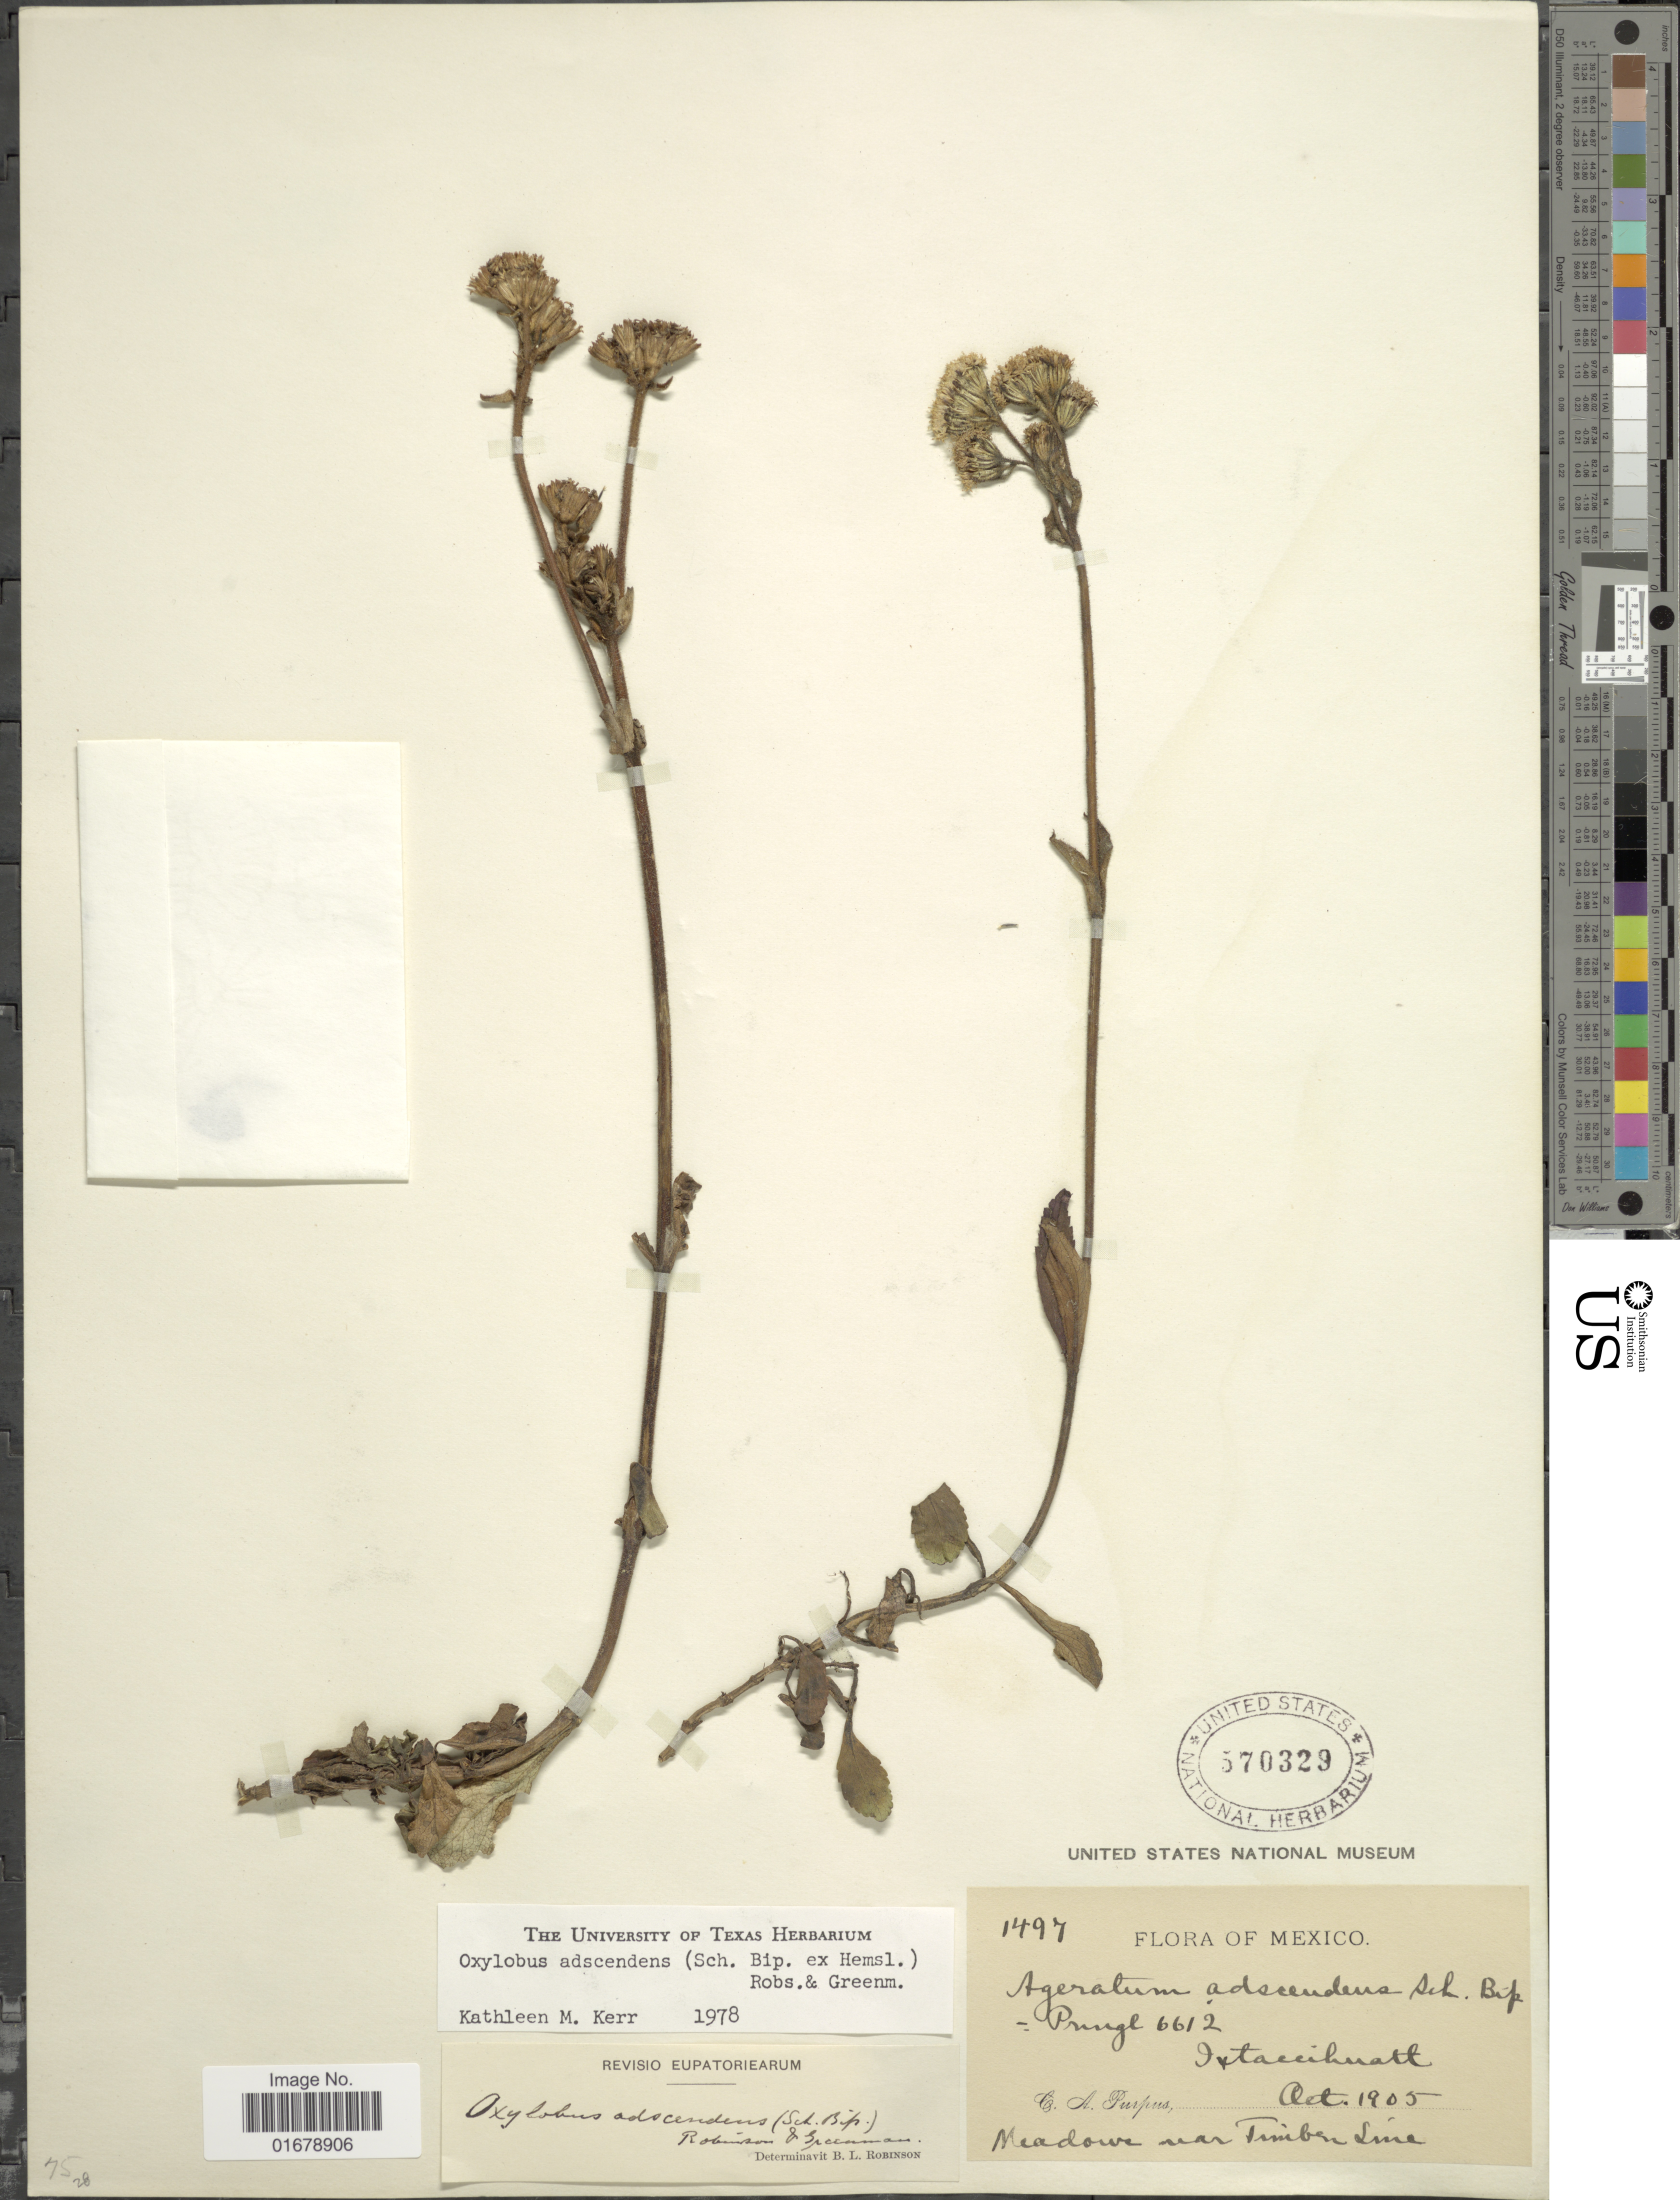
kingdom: Plantae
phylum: Tracheophyta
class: Magnoliopsida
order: Asterales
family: Asteraceae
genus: Oxylobus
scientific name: Oxylobus adscendens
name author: (Sch. Bip.) B.L. Rob. & Greenm. in B.L. Rob.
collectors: C. A. Purpus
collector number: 1497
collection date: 1905-10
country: Mexico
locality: Mexico. Ixtaccihuatl. Meadow near Timber Line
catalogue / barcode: US 570329